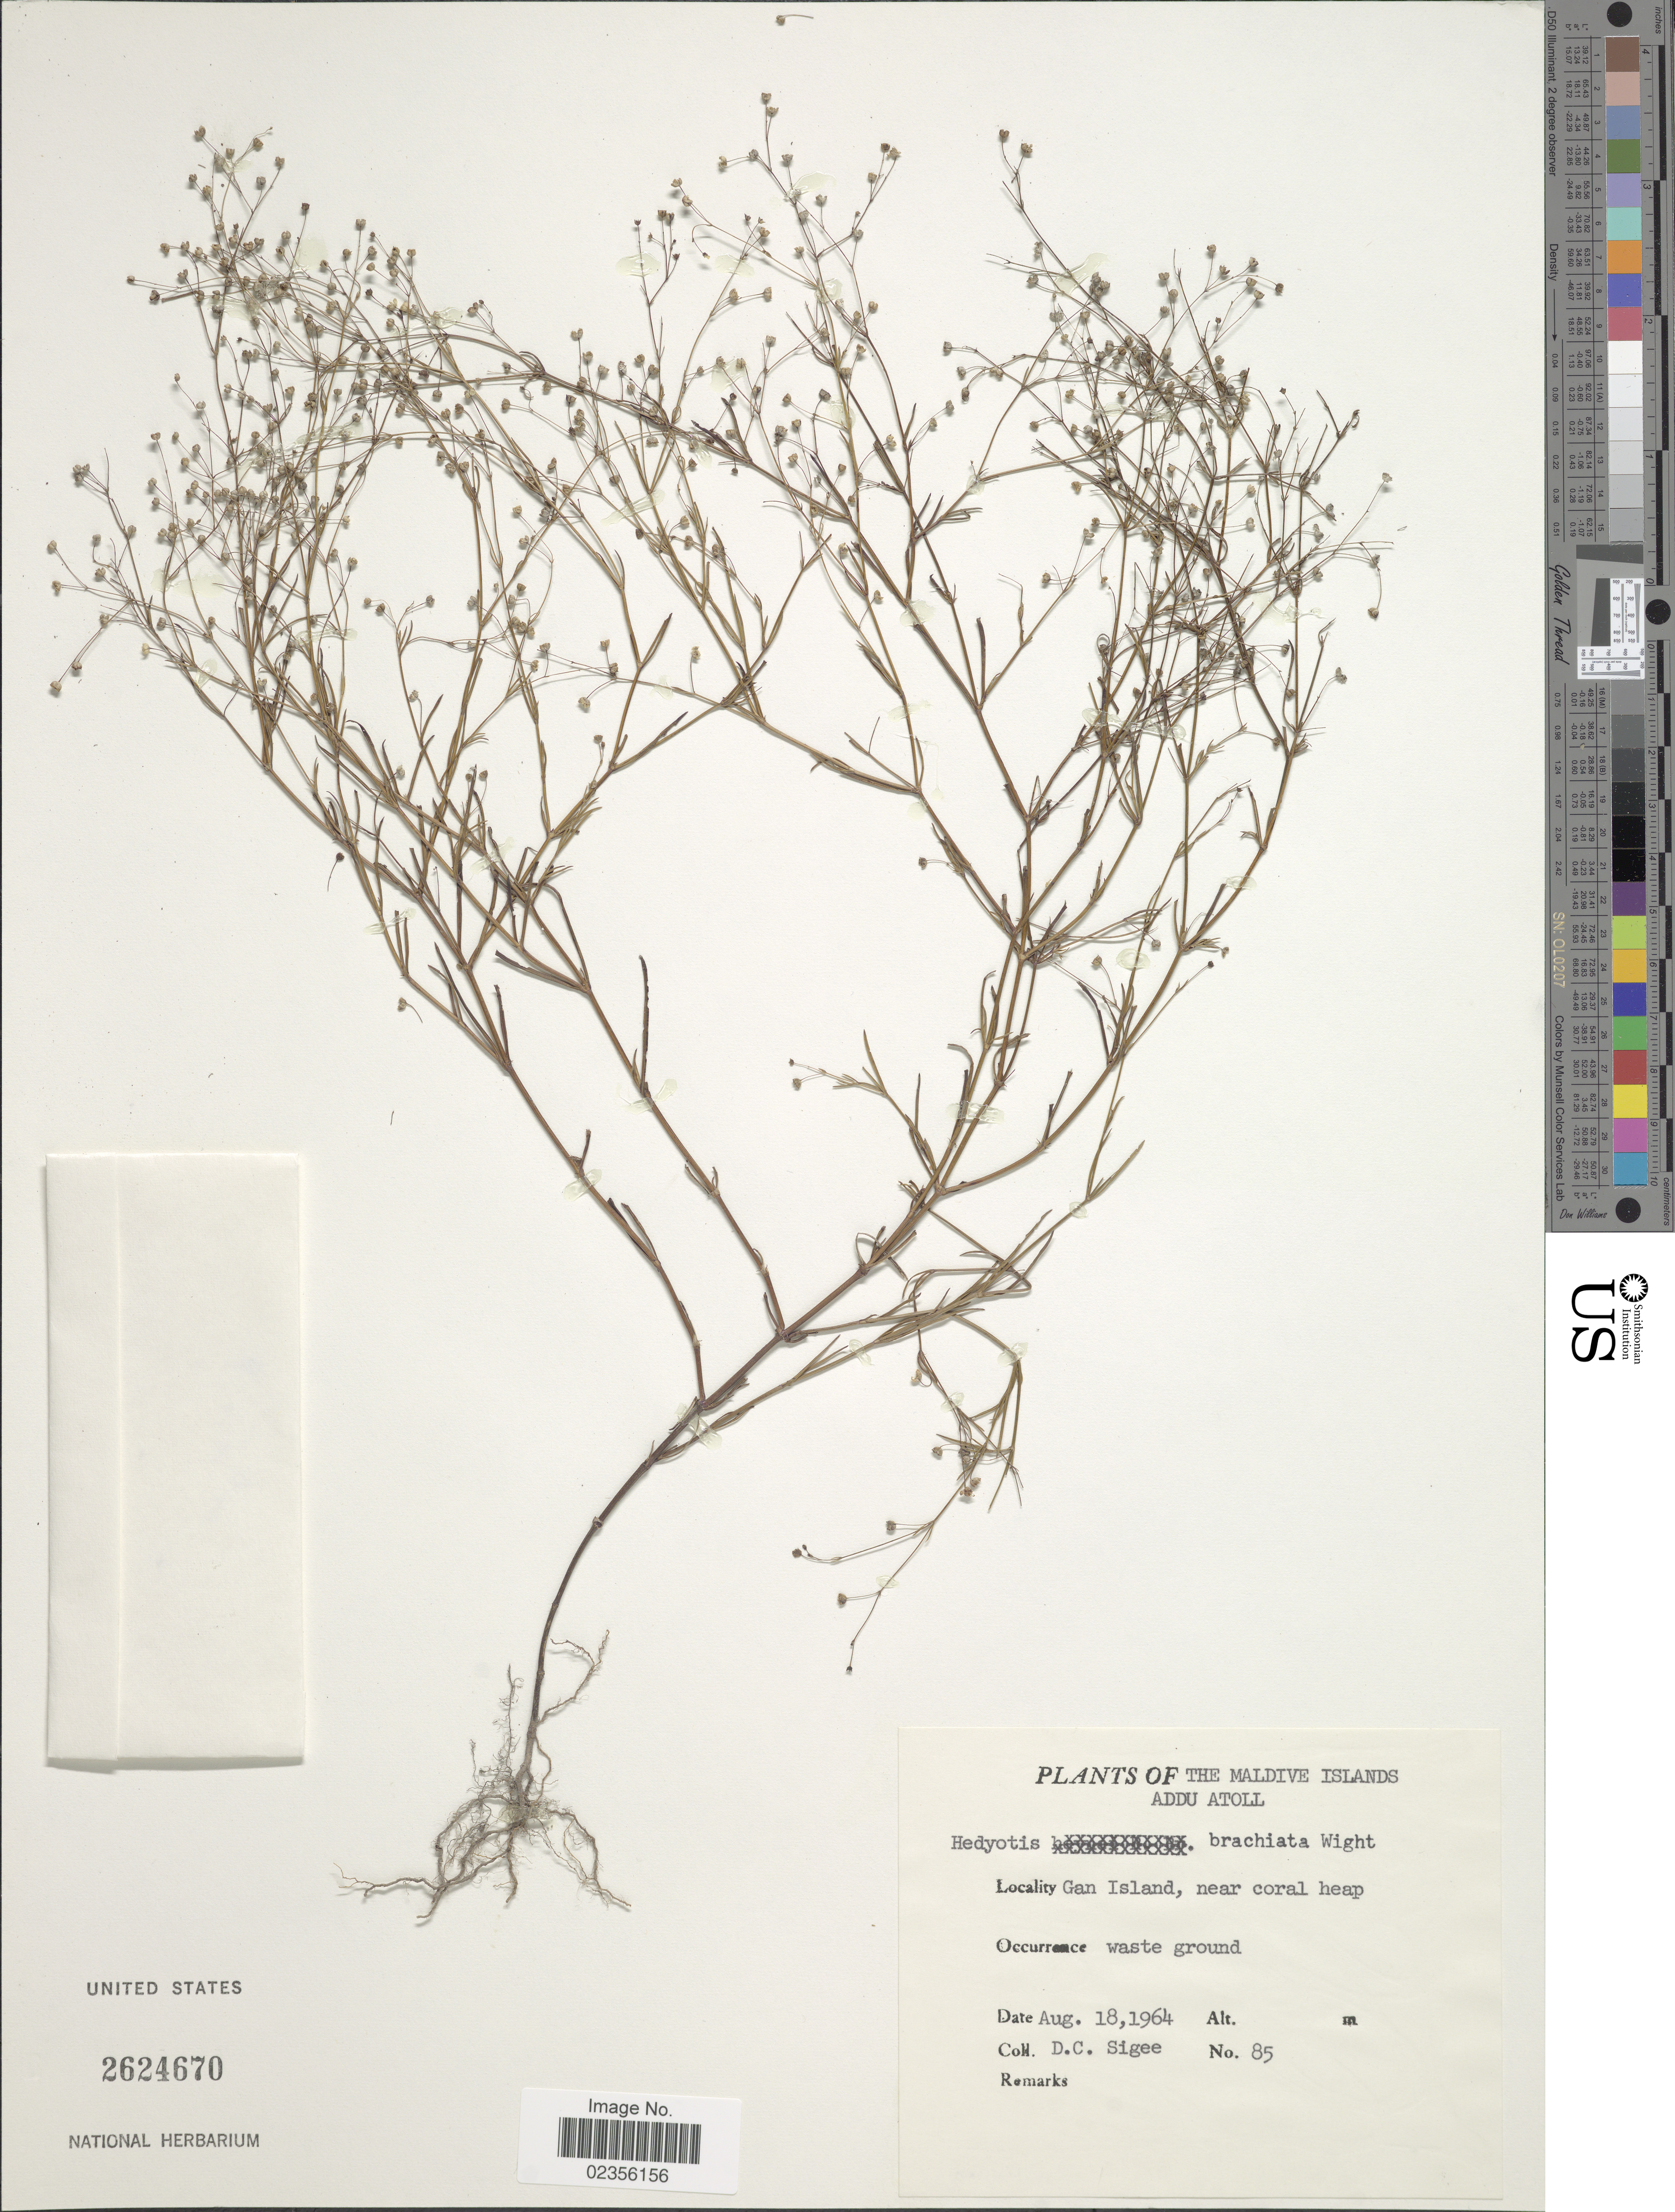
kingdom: Plantae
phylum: Tracheophyta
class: Magnoliopsida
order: Gentianales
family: Rubiaceae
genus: Hedyotis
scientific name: Hedyotis brachiata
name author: Wight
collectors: D. C. Sigee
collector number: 85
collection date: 1964-08-18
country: Maldive Islands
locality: Addu Atoll. Gan Island, near coral heap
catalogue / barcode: US 2624670